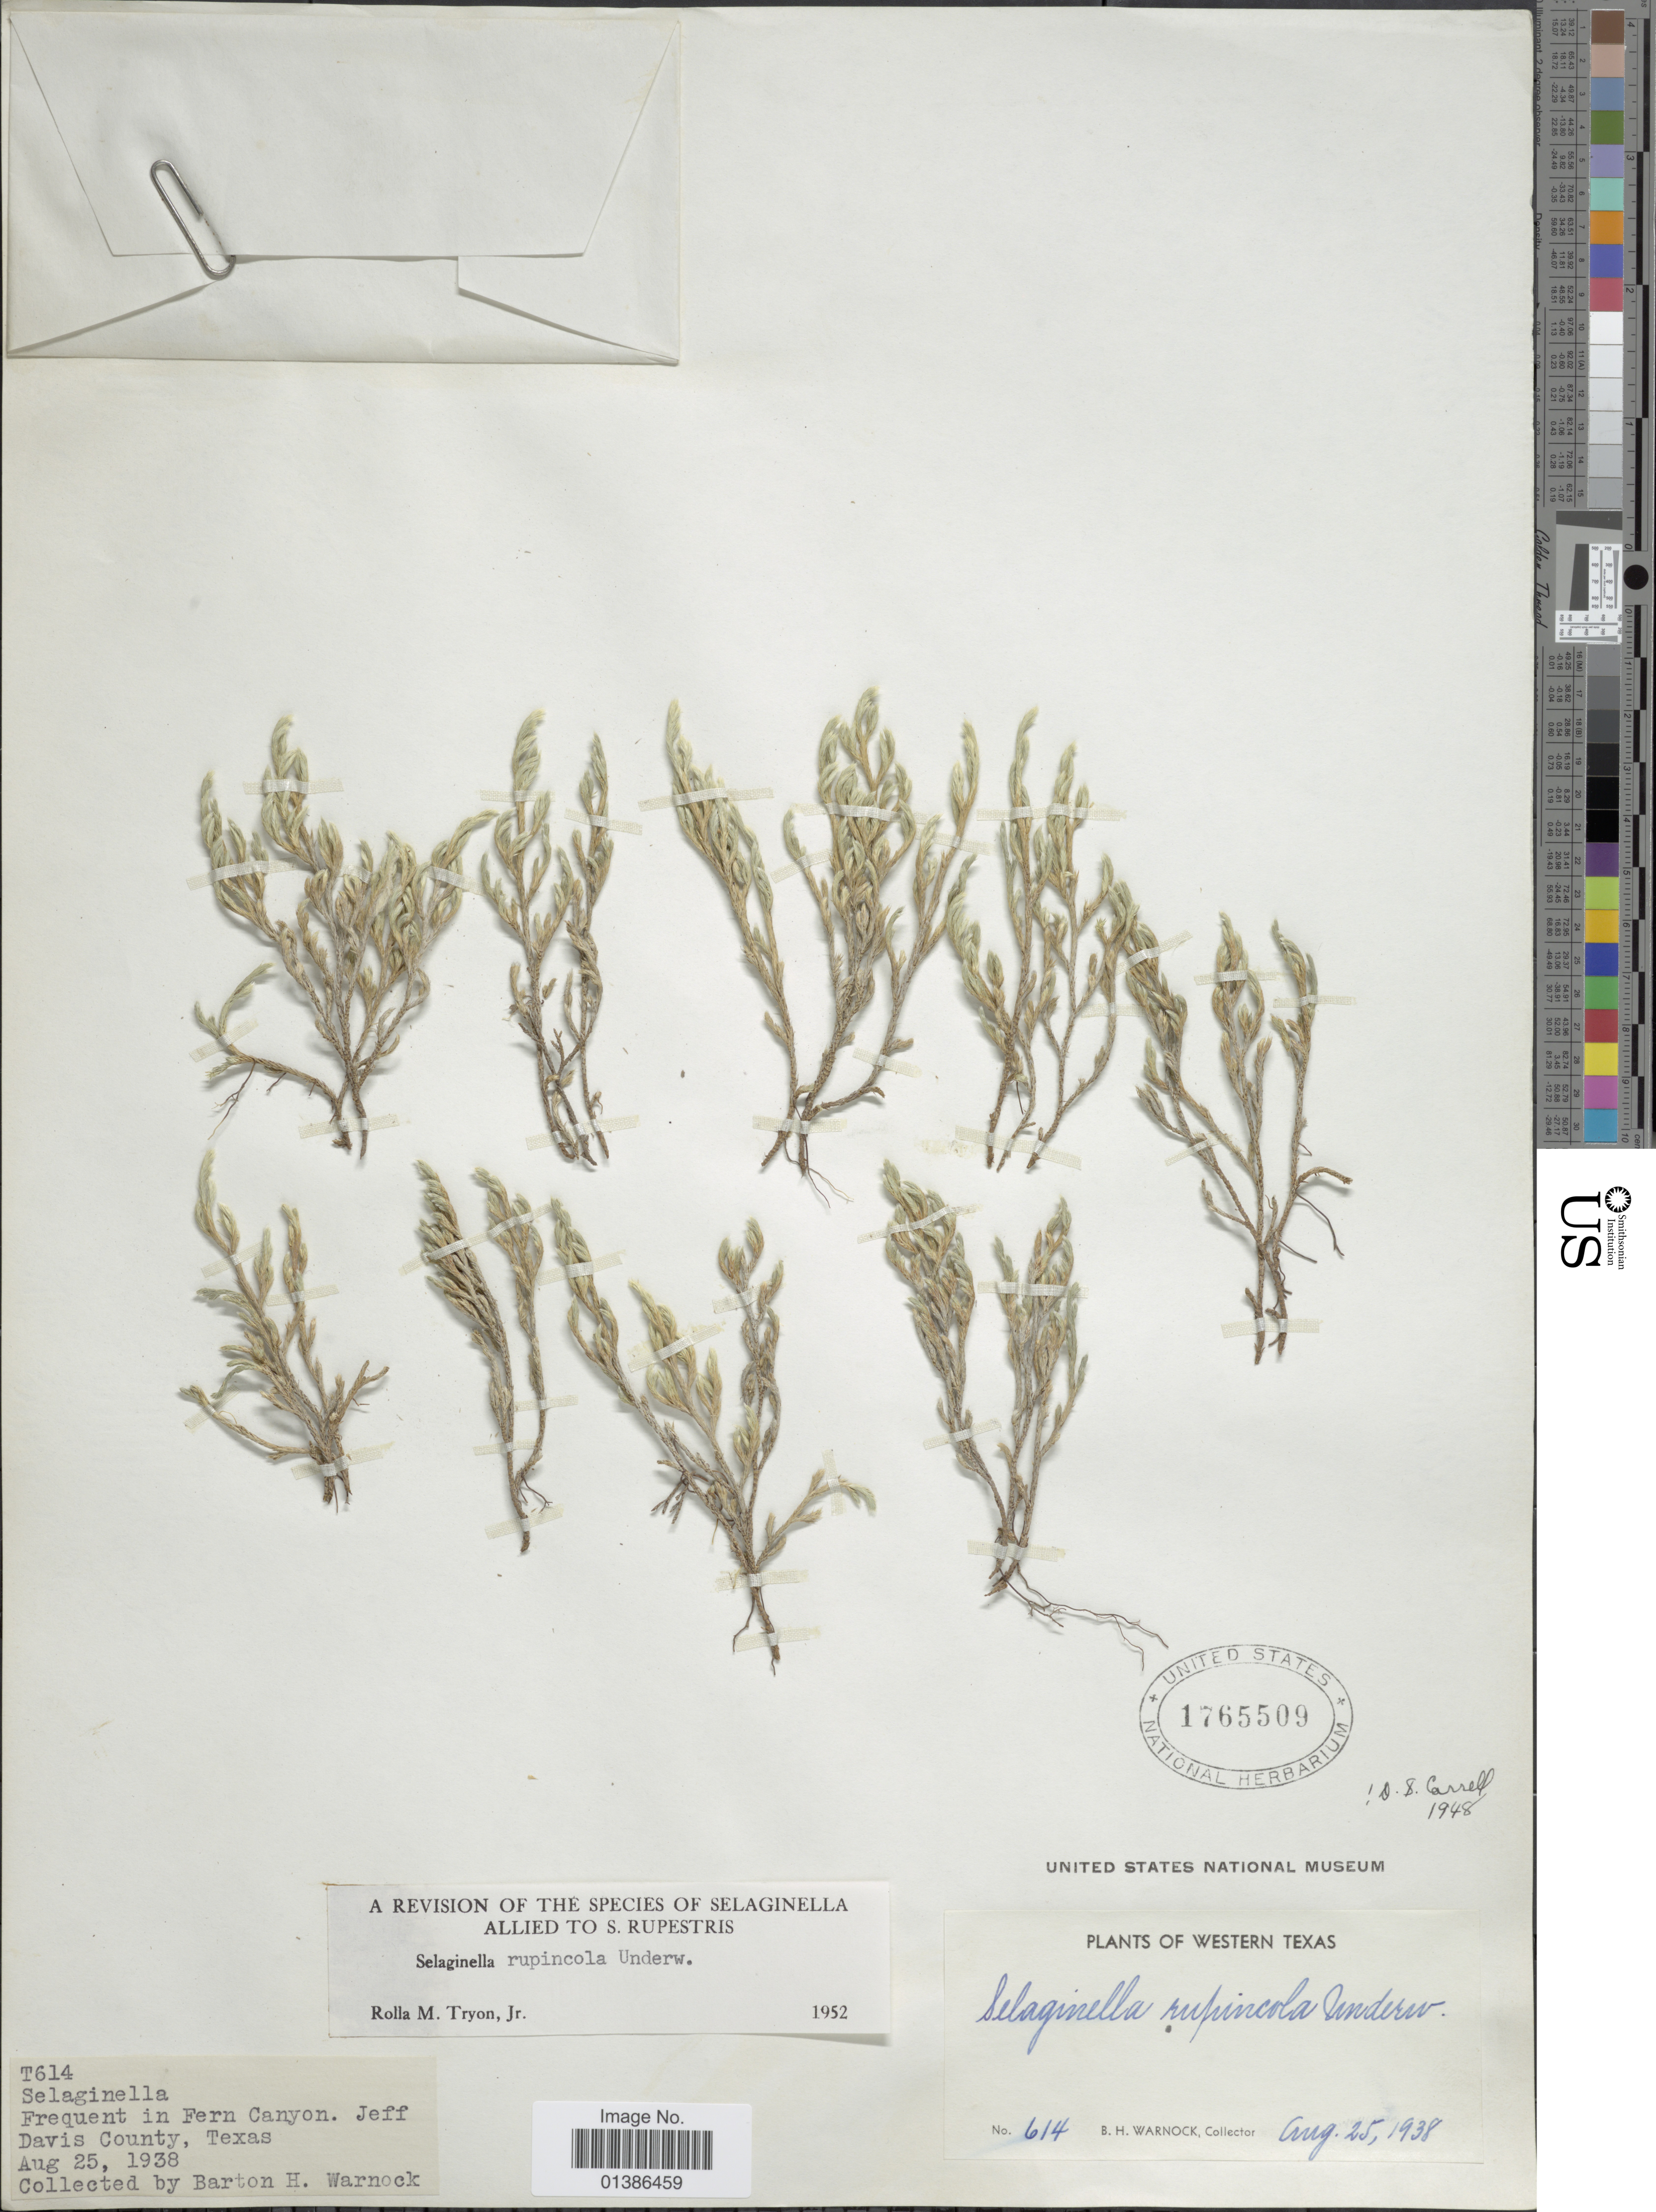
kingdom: Plantae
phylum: Tracheophyta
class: Lycopodiopsida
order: Selaginellales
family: Selaginellaceae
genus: Selaginella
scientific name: Selaginella rupincola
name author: Underw.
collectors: B. H. Warnock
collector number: T614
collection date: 1938-08-25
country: United States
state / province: Texas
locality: Western Texas. Frequent in Fern Canyon. Jeff Davis County.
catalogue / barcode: US 1765509